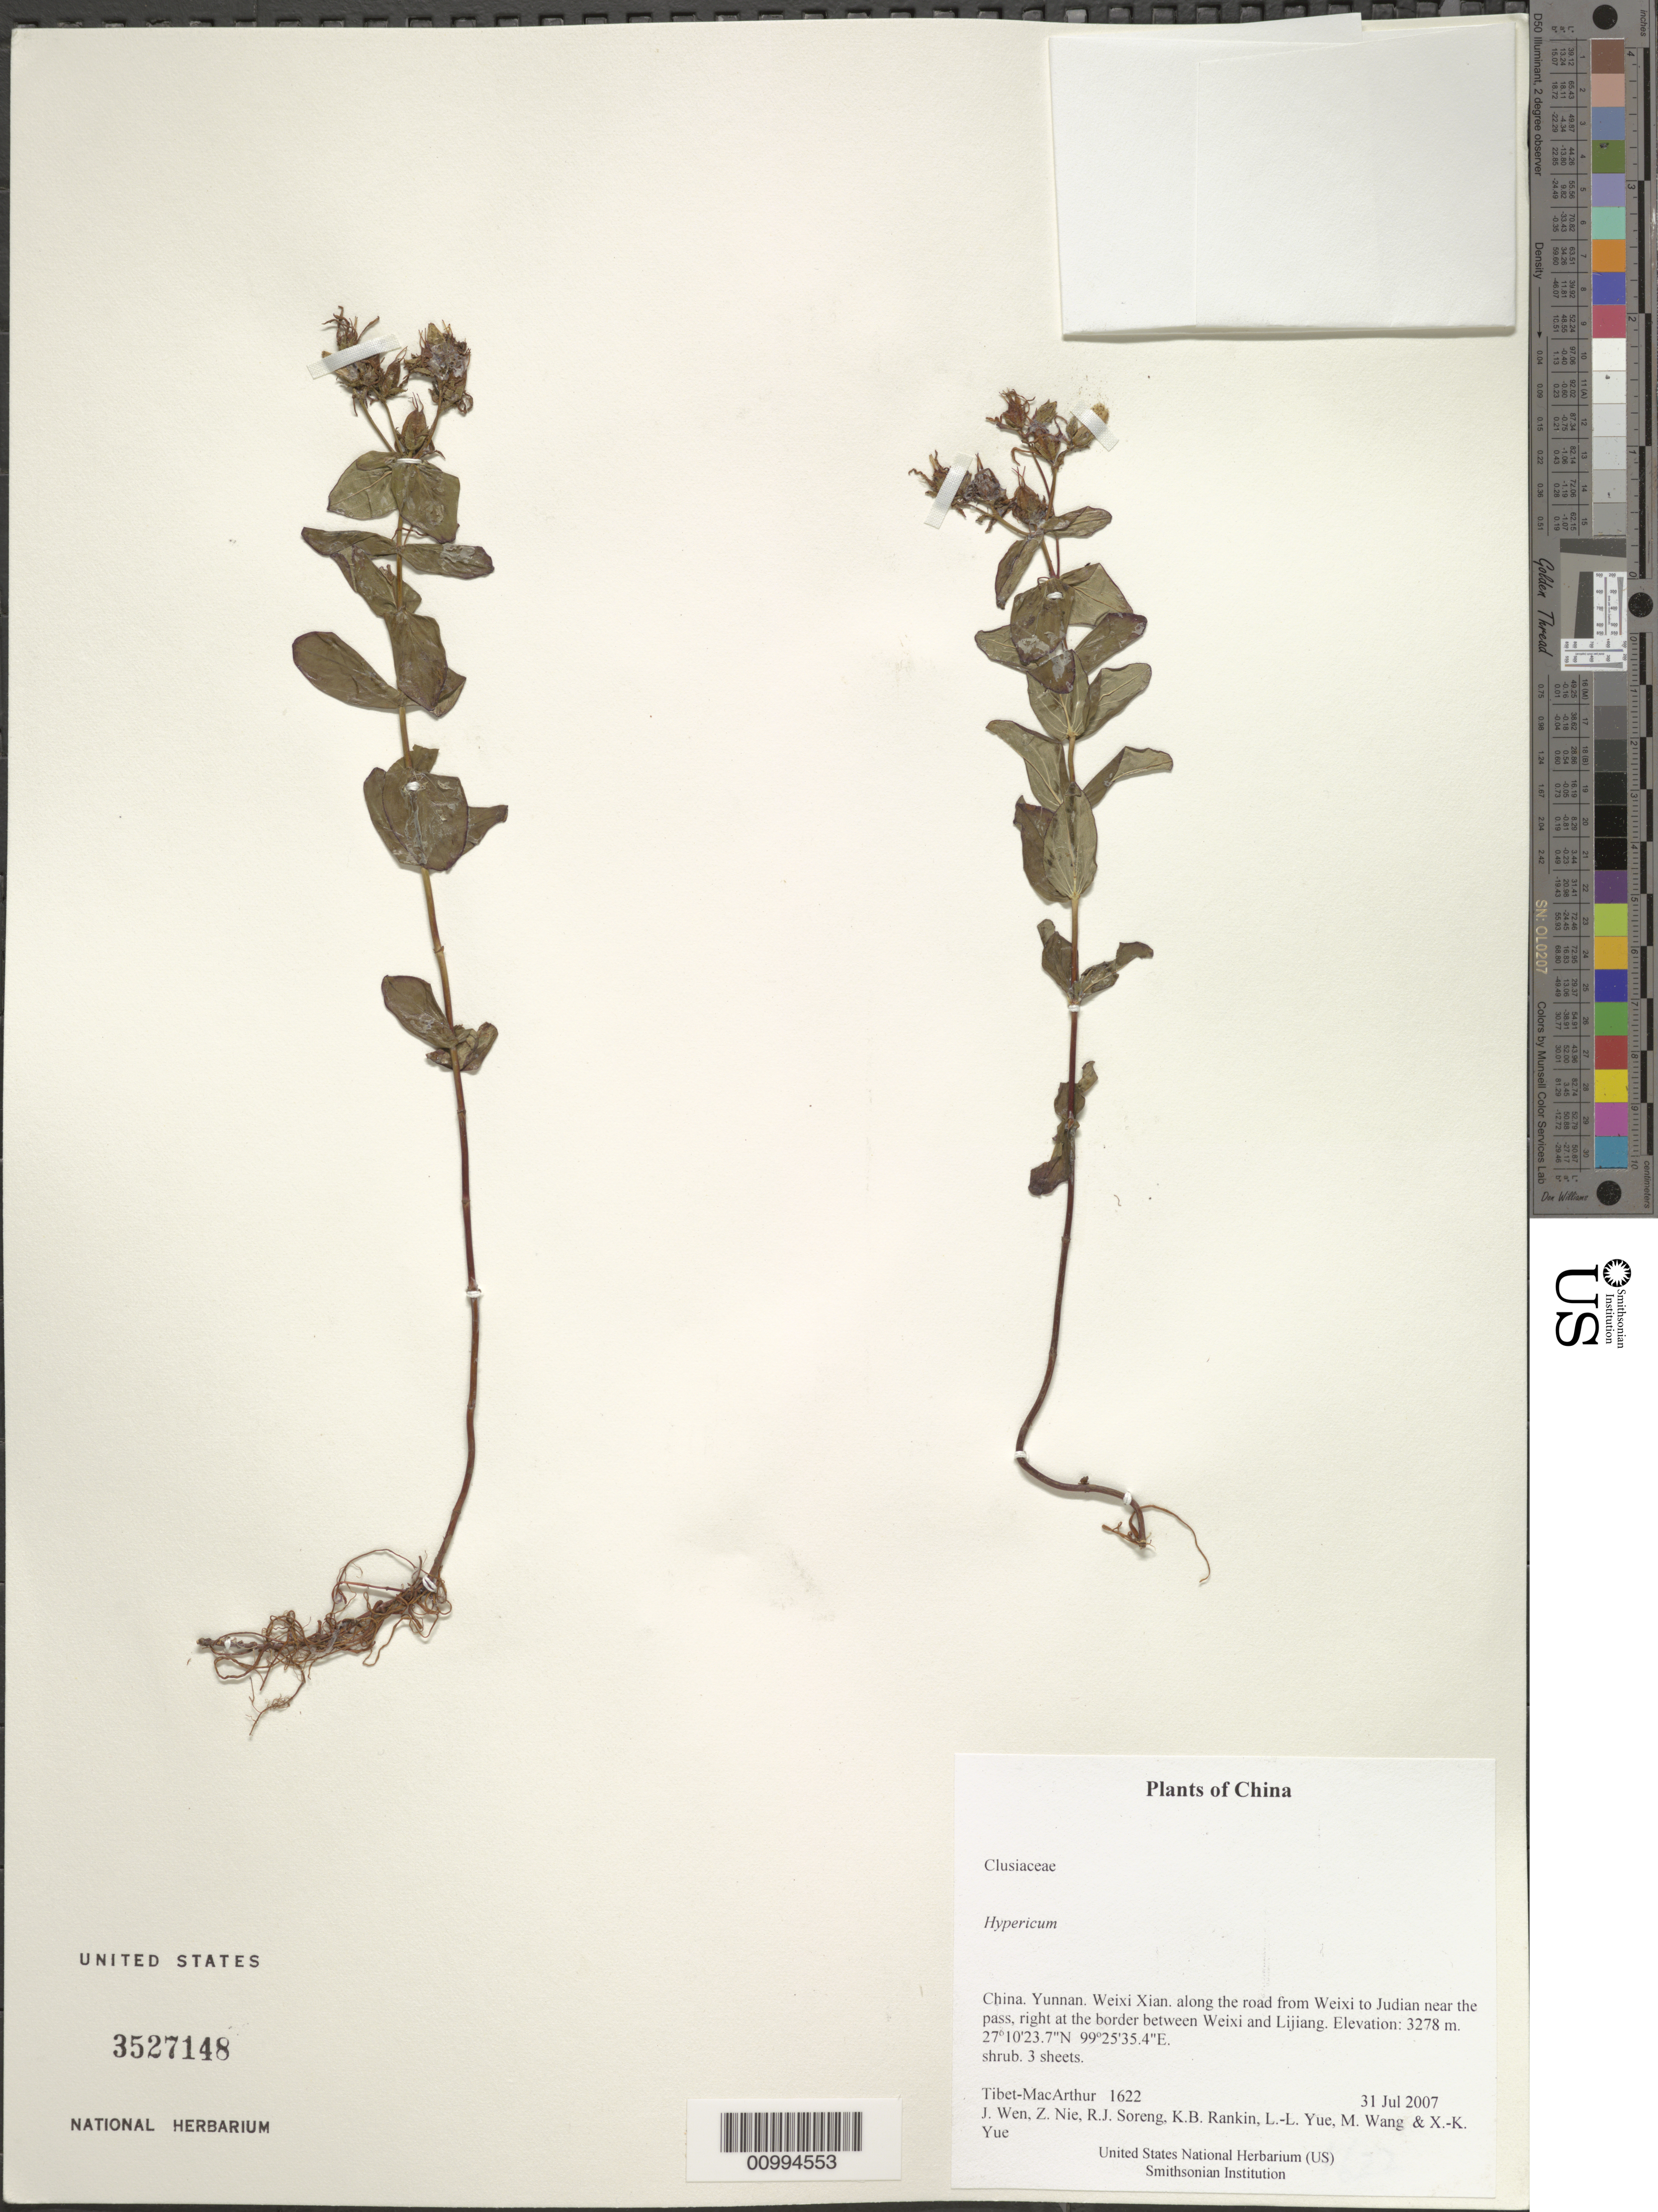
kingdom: Plantae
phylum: Tracheophyta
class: Magnoliopsida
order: Malpighiales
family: Hypericaceae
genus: Hypericum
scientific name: Hypericum sp.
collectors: Tibet-MacArthur, J. Wen, Z. Nie, R. J. Soreng, K. Rankin, L. Yue, M. Wang & X. Yue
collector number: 1622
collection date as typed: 31 Jul 2007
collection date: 2007-07-31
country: China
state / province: Yunnan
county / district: Weixi Xian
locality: along the road from Weixi to Judian near the pass, right at the border between Weixi and Lijiang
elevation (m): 3278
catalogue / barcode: US 3527148